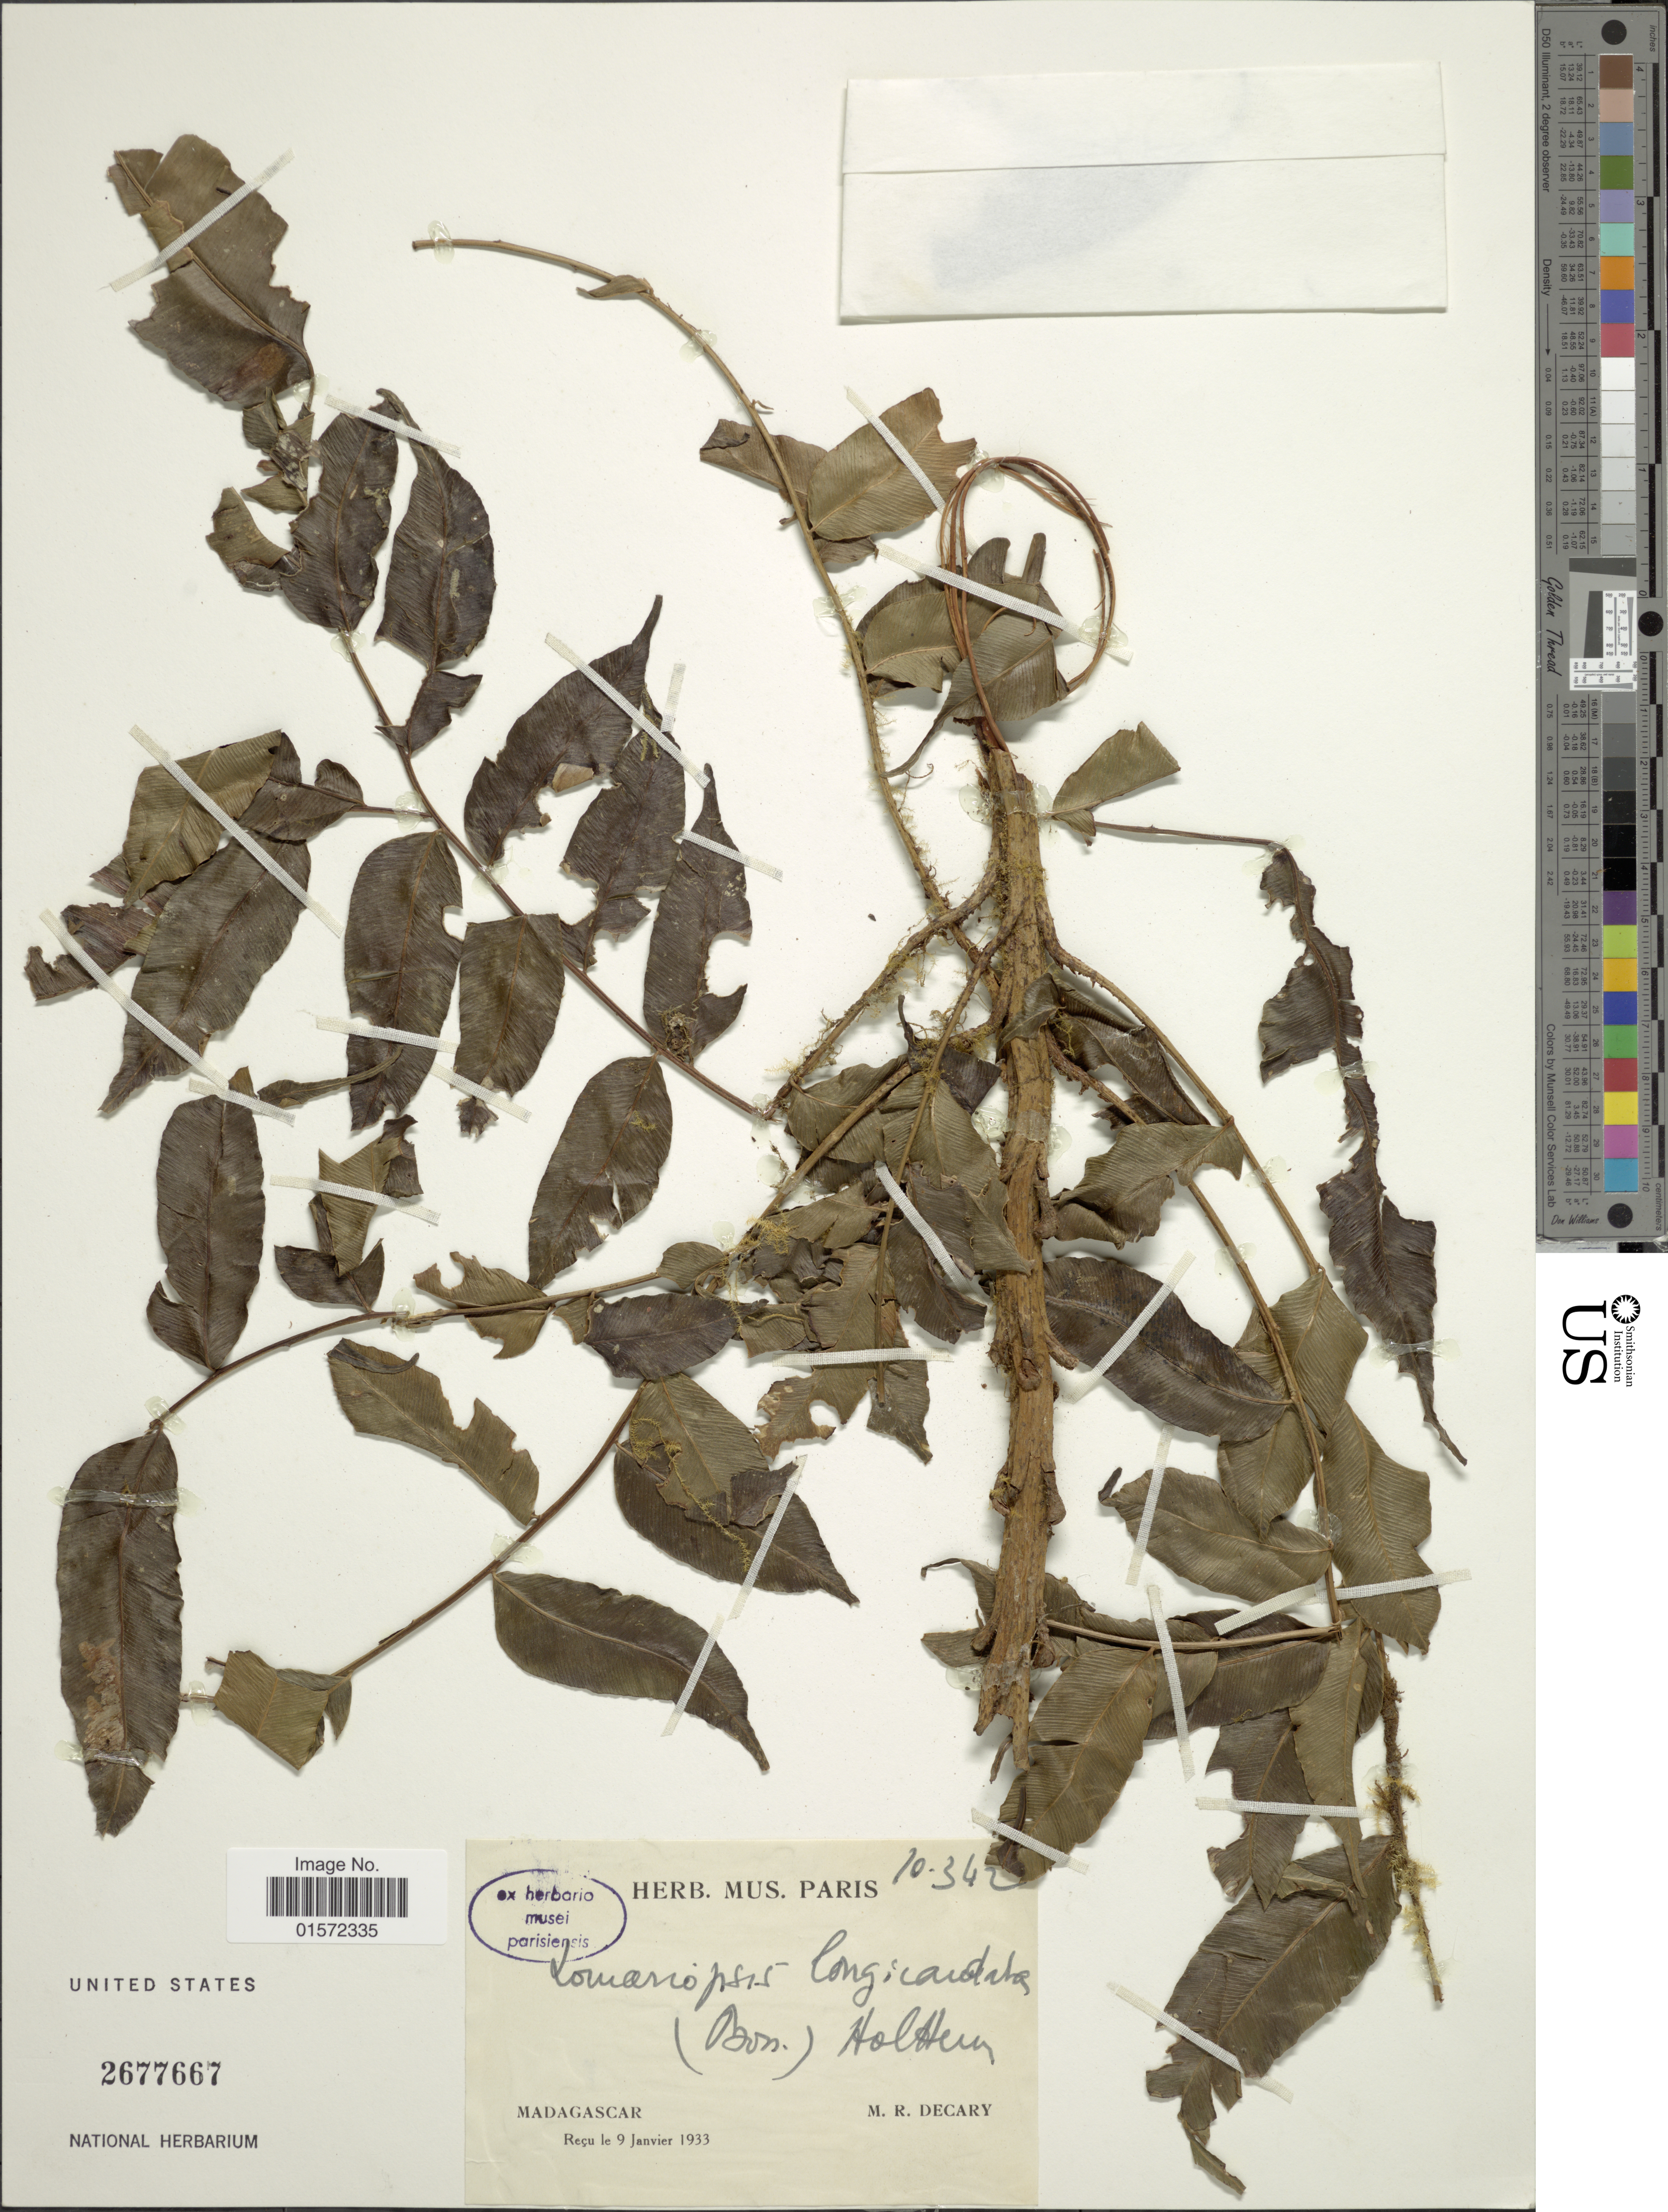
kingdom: Plantae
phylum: Tracheophyta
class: Polypodiopsida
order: Polypodiales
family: Lomariopsidaceae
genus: Lomariopsis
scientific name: Lomariopsis longicaudata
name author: (Bonap.)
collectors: R. Decary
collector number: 10342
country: Madagascar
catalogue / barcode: US 2677667